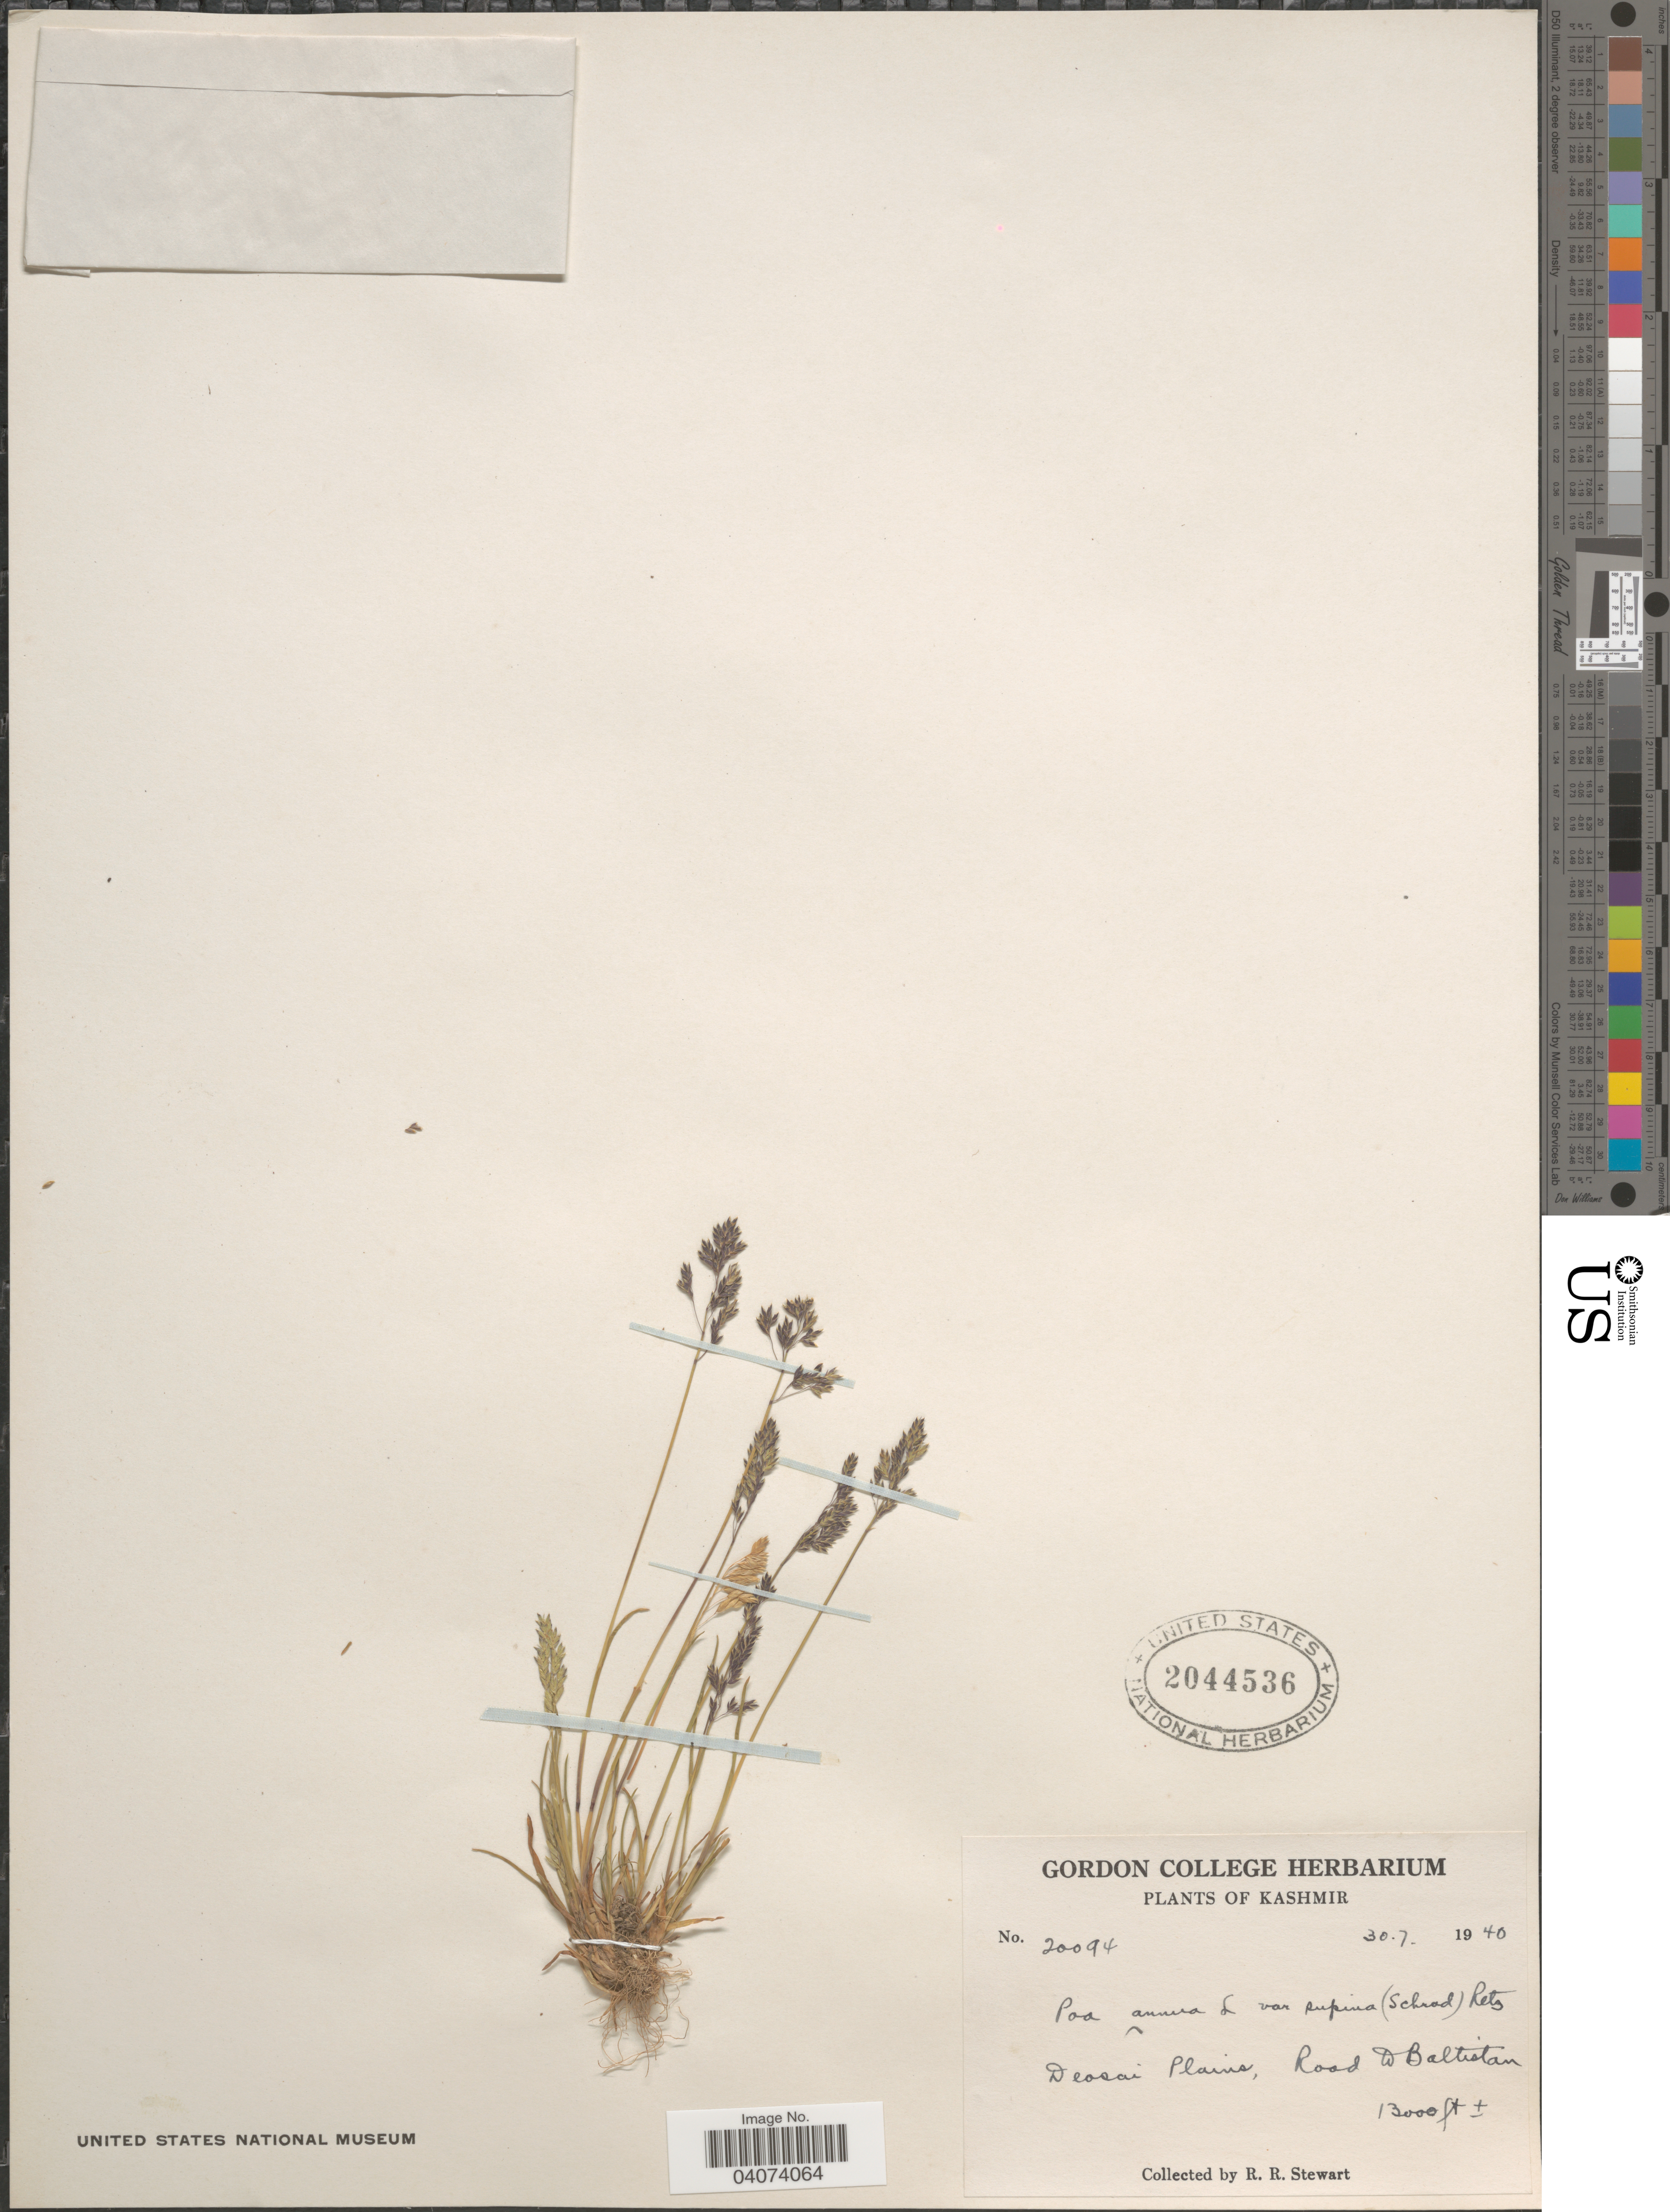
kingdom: Plantae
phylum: Tracheophyta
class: Liliopsida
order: Poales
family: Poaceae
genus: Poa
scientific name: Poa supina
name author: Schrad.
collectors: R. Stewart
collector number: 20094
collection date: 1940-07-30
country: India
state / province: Jammu and Kashmir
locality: Kashmir. Deosai Plains, Road to Baltistan.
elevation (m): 3962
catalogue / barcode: US 2044536